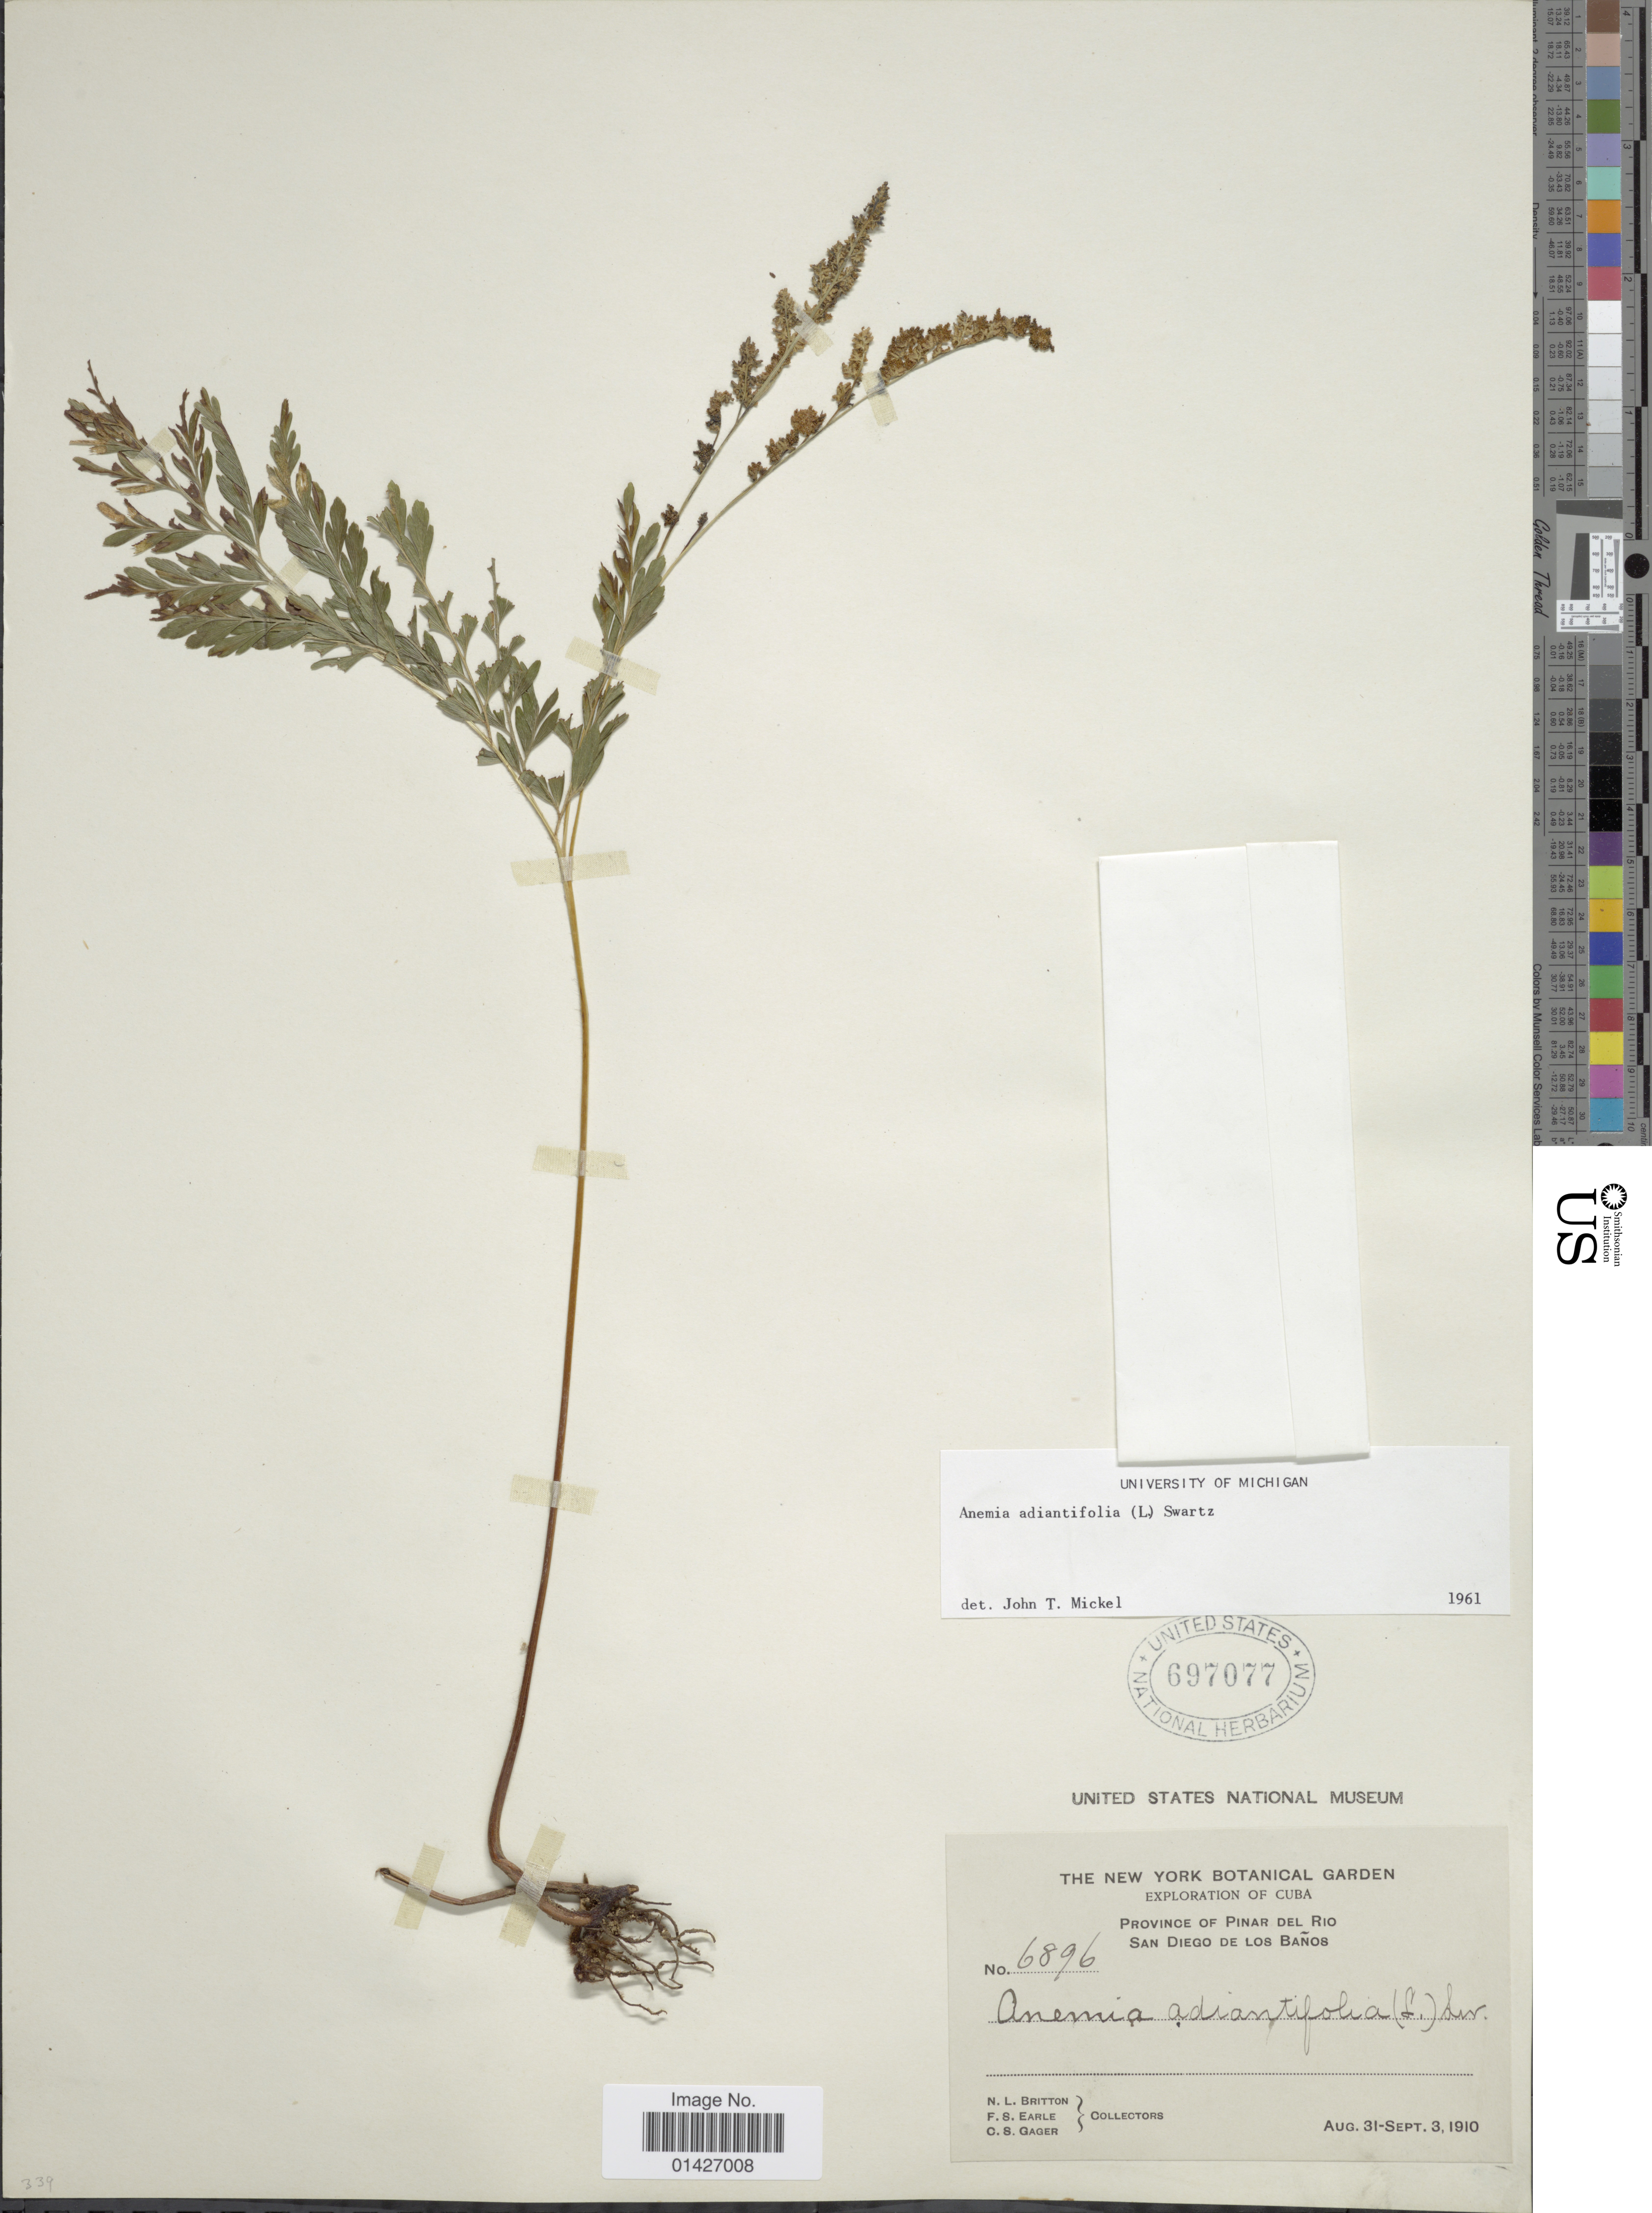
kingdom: Plantae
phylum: Tracheophyta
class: Polypodiopsida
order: Schizaeales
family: Anemiaceae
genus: Anemia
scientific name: Anemia adiantifolia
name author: (L.) Sw.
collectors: N. Britton, F. S. Earle & C. Gager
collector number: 6896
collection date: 1910-08-31/1910-09-03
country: Cuba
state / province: Pinar del Río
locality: Province of Pinar del Rio. San Diego de Los Baños.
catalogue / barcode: US 697077